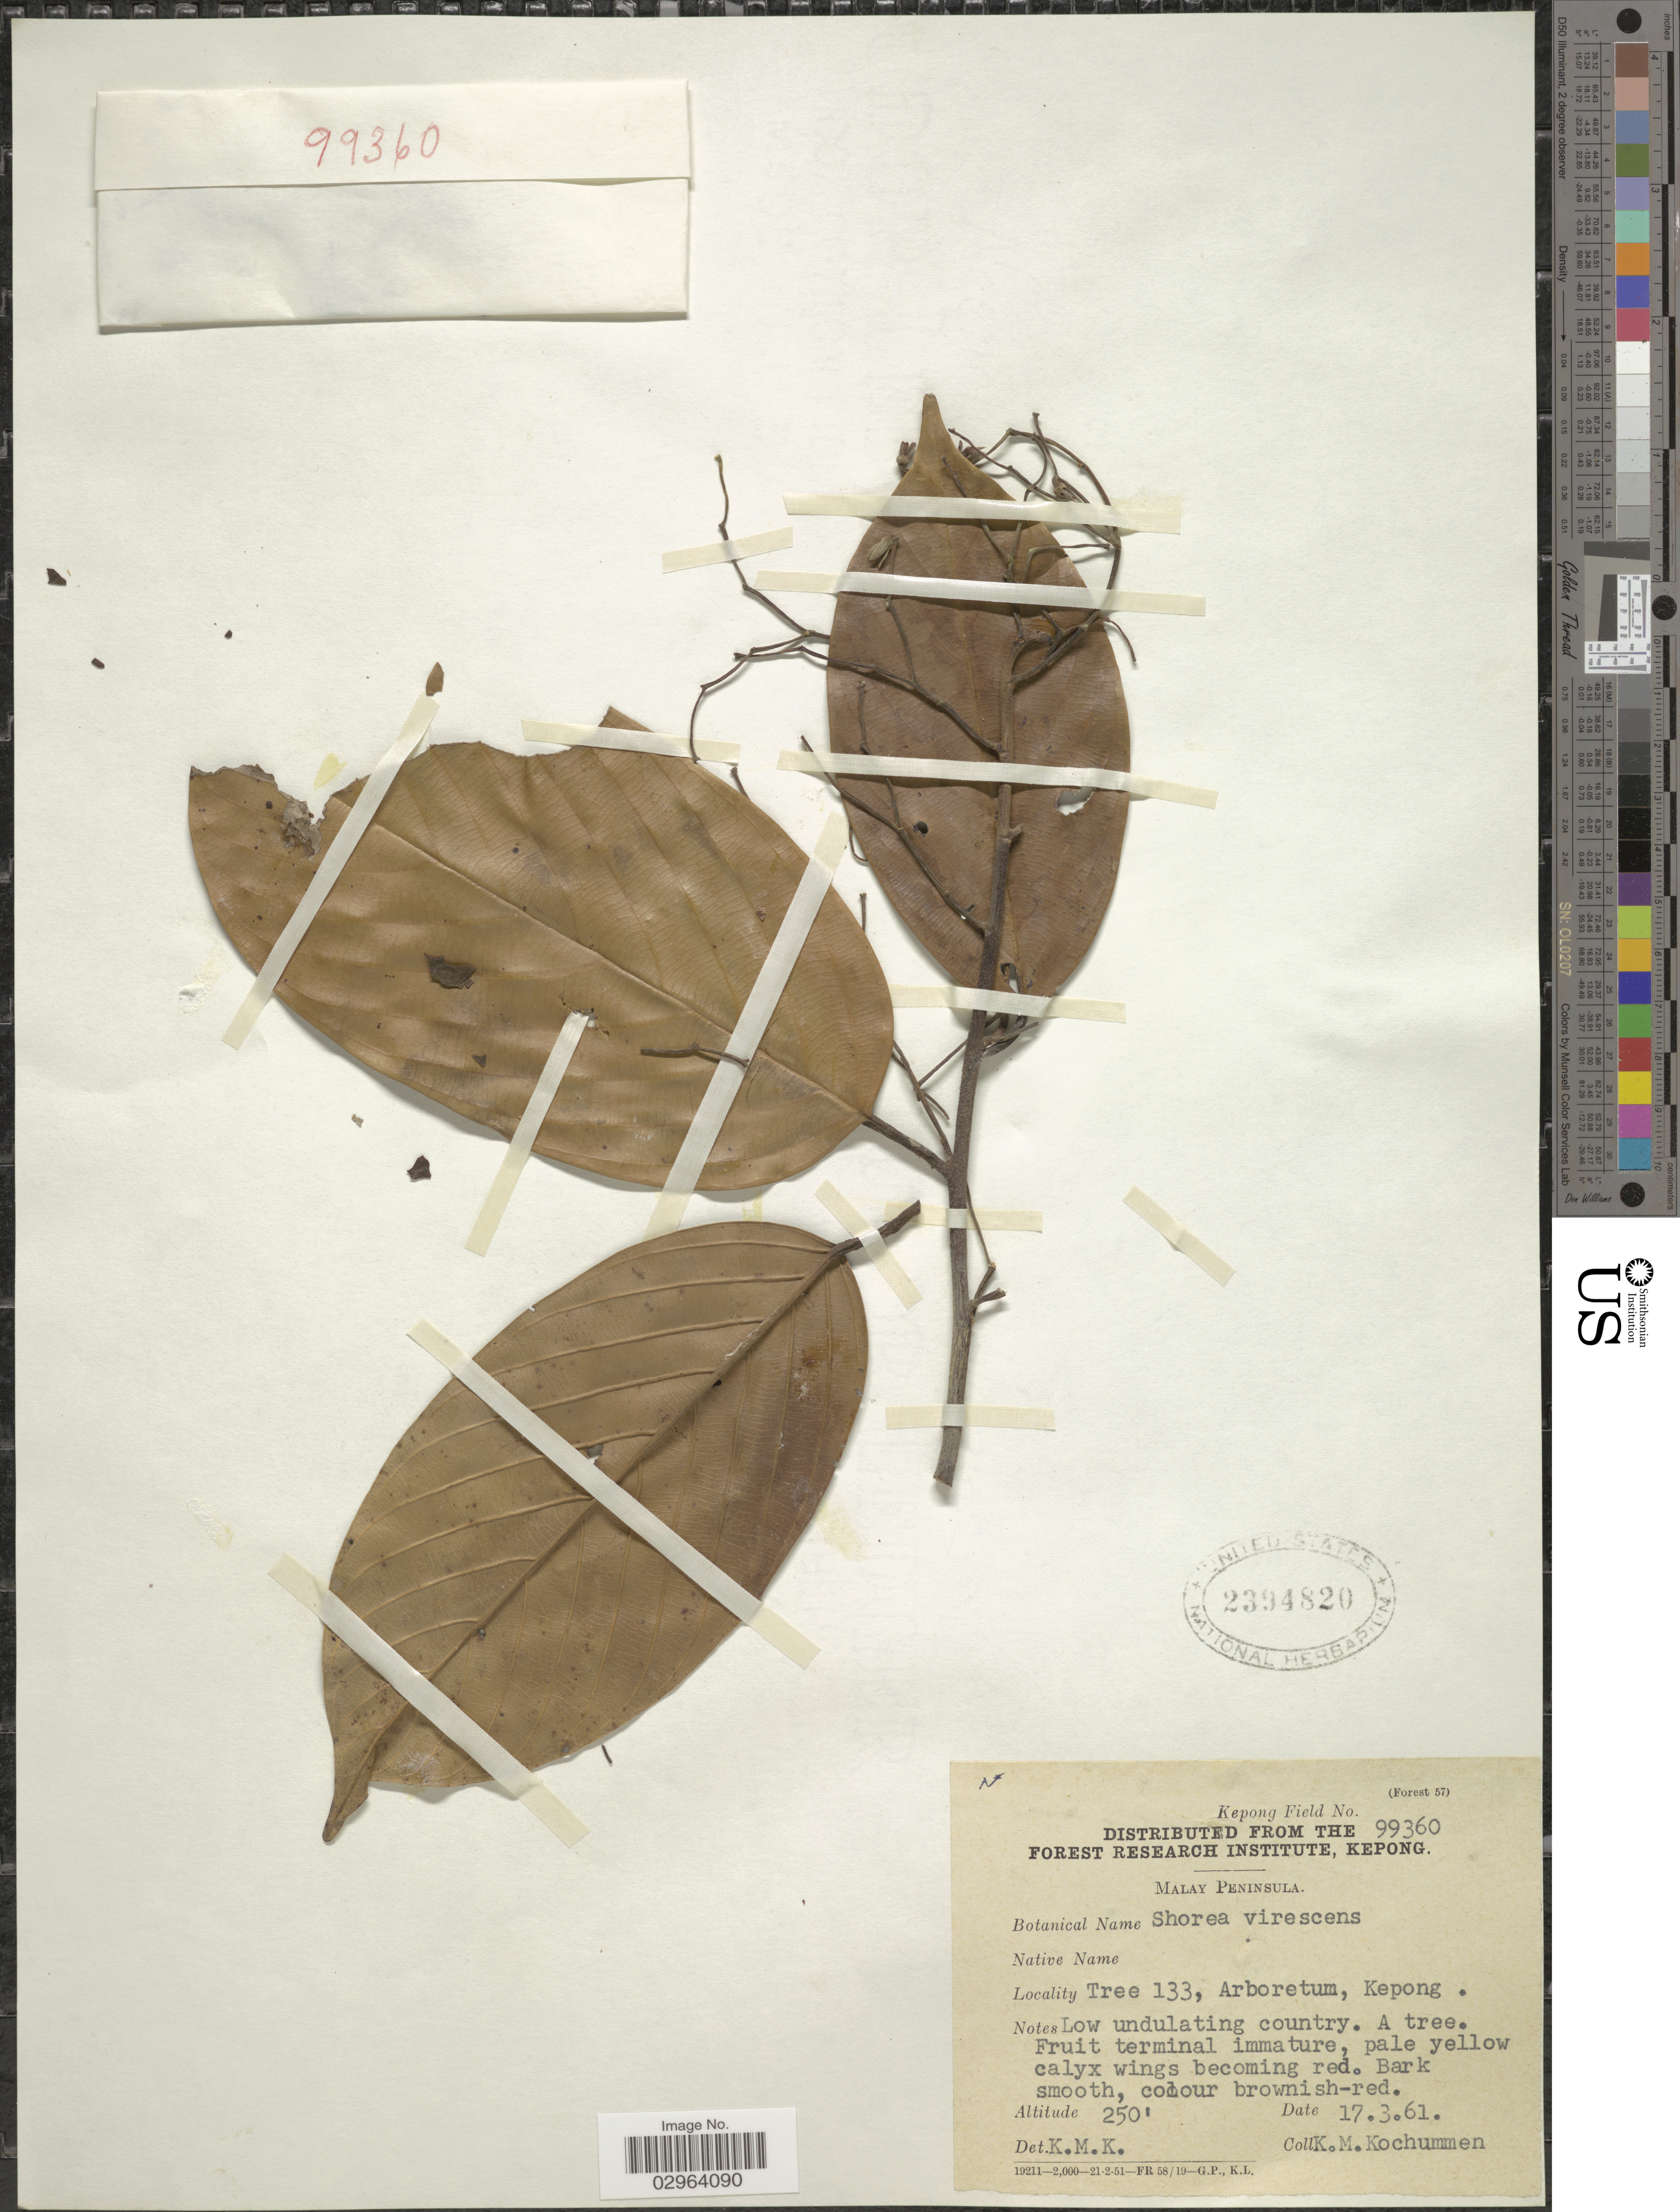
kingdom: Plantae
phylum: Tracheophyta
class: Magnoliopsida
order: Malvales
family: Dipterocarpaceae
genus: Anthoshorea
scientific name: Anthoshorea agami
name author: (P.S. Ashton) P.S. Ashton & J. Heck.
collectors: K. Kochummen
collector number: Kepong Field 99360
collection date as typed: Transcribed d/m/y: 17/3/61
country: Malaysia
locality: Malay Peninsula. Tree 133, Arboretum, Kepong.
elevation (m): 76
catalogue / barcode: US 2394820